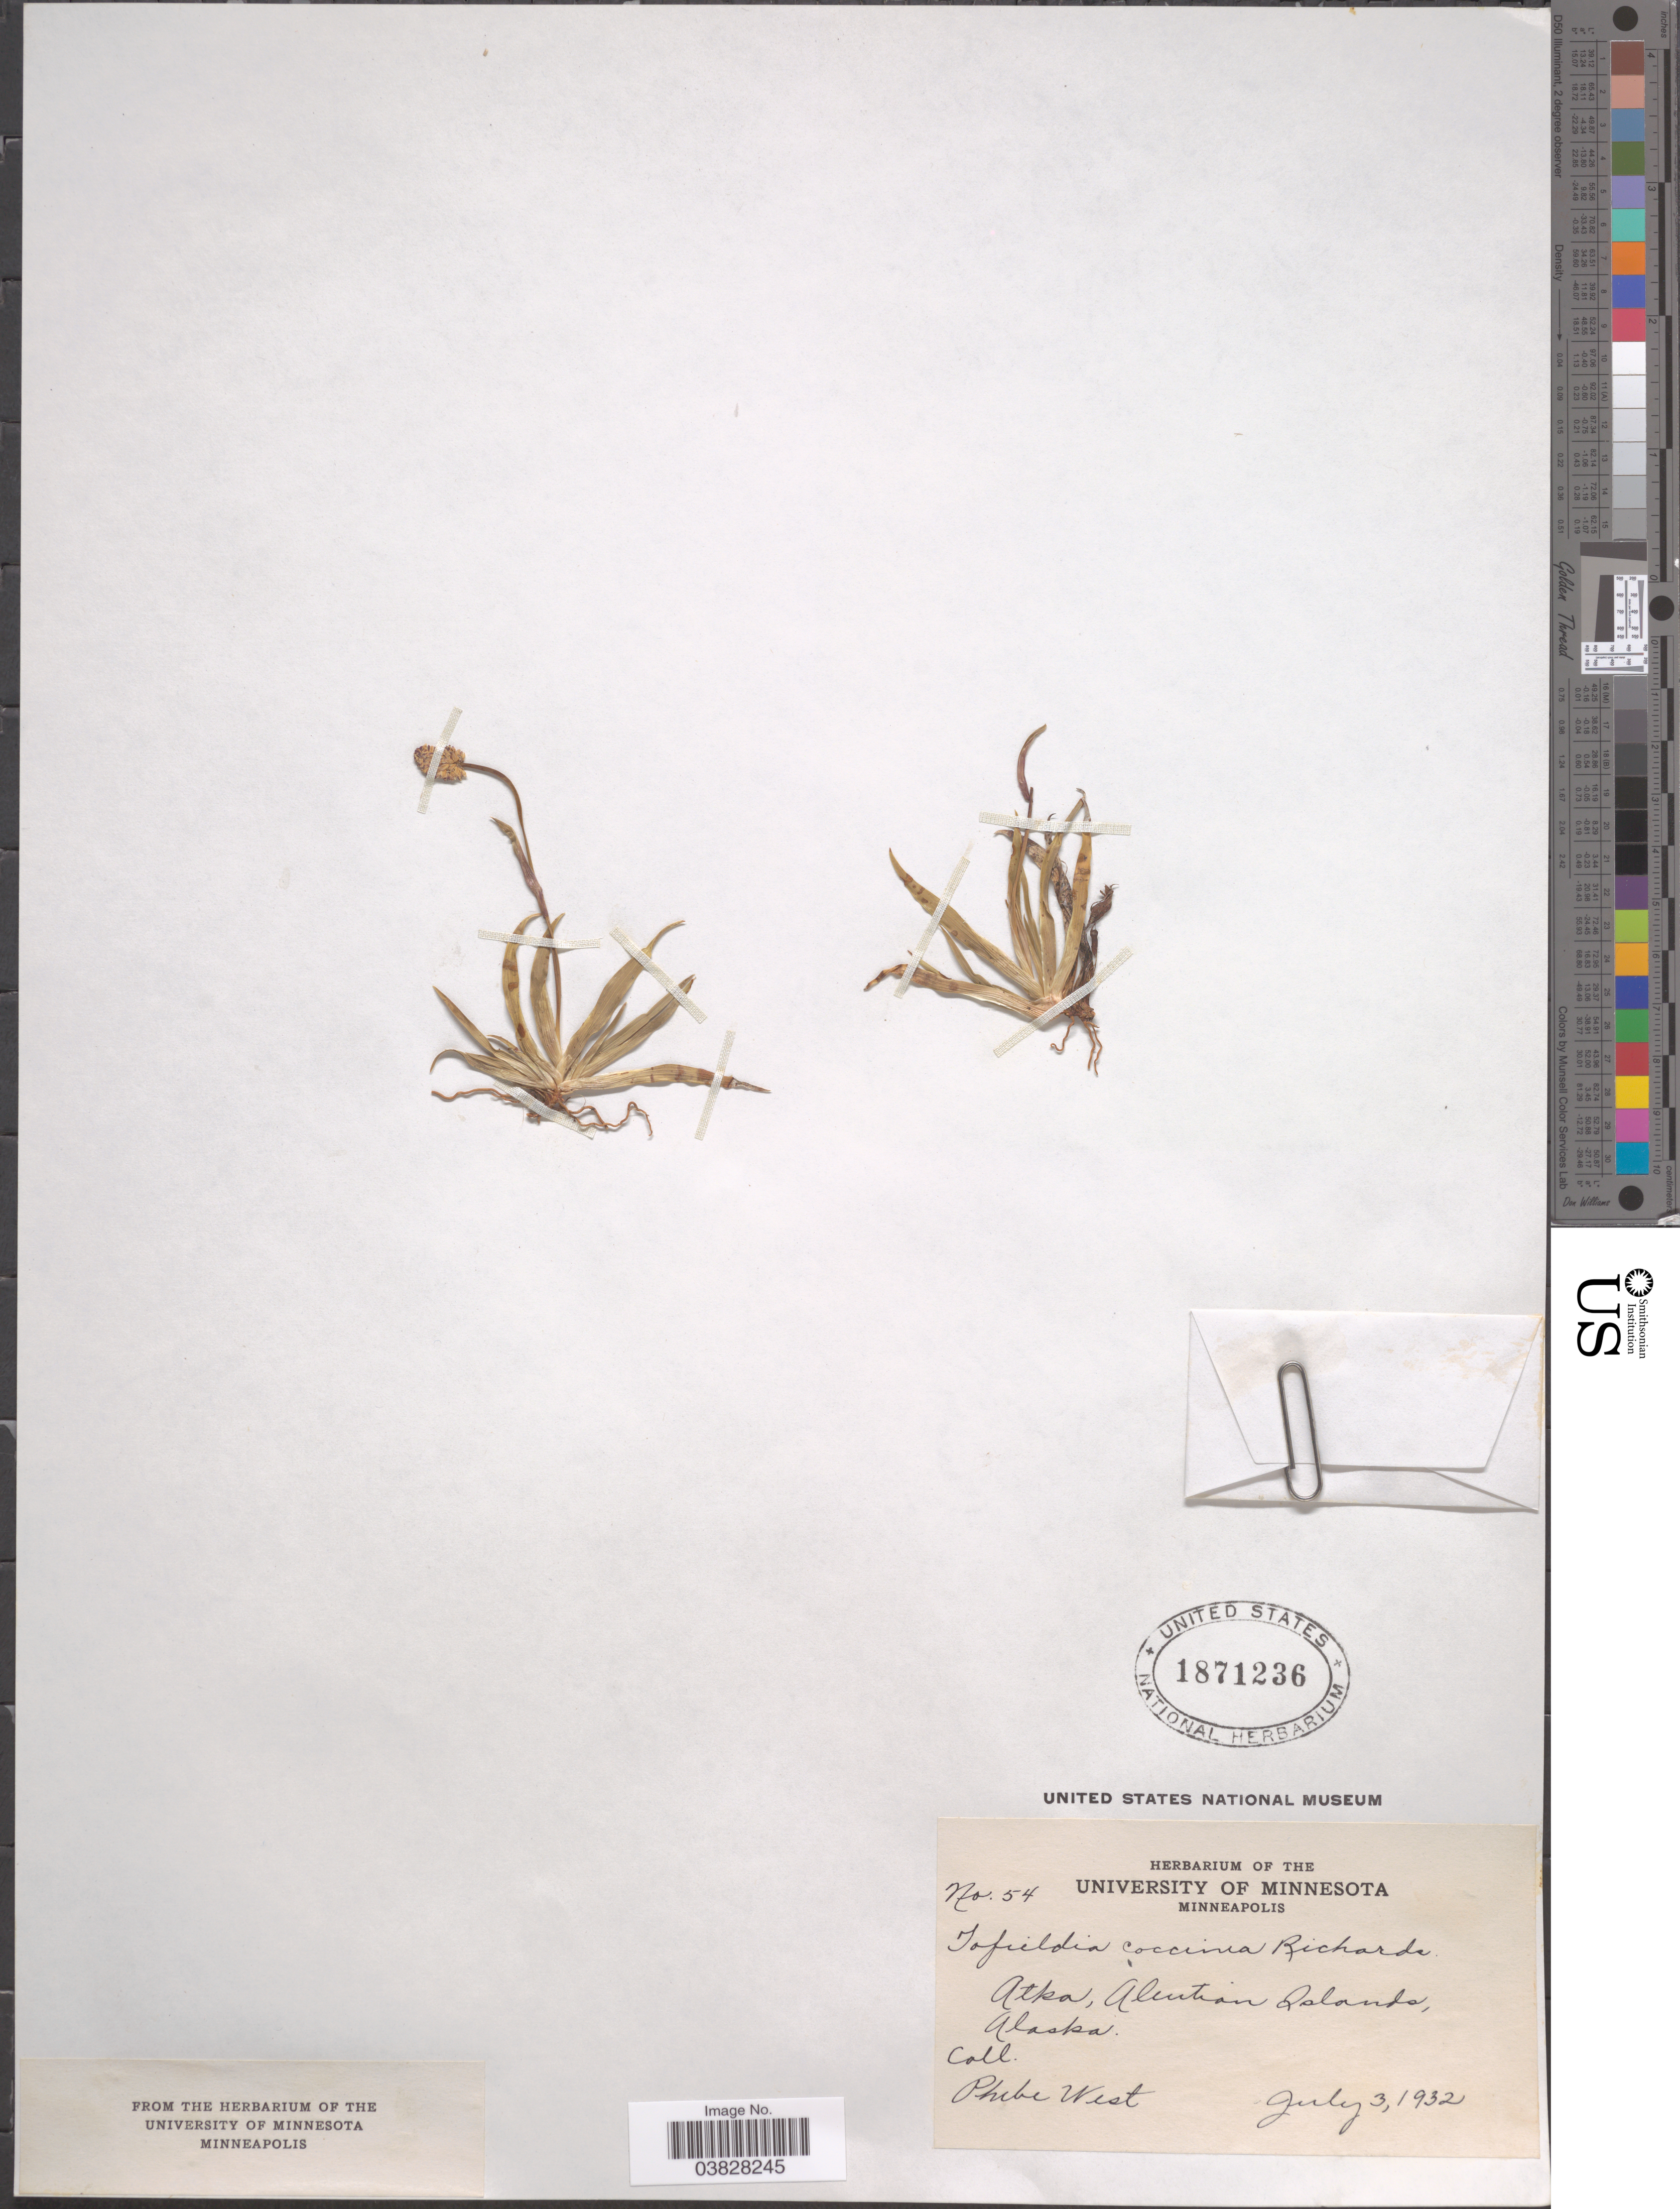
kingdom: Plantae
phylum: Tracheophyta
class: Liliopsida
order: Alismatales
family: Tofieldiaceae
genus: Tofieldia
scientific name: Tofieldia coccinea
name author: Richardson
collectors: P. West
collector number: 54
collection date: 1932-07-03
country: United States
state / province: Alaska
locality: Atka, Aleutian Islands.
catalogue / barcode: US 1871236